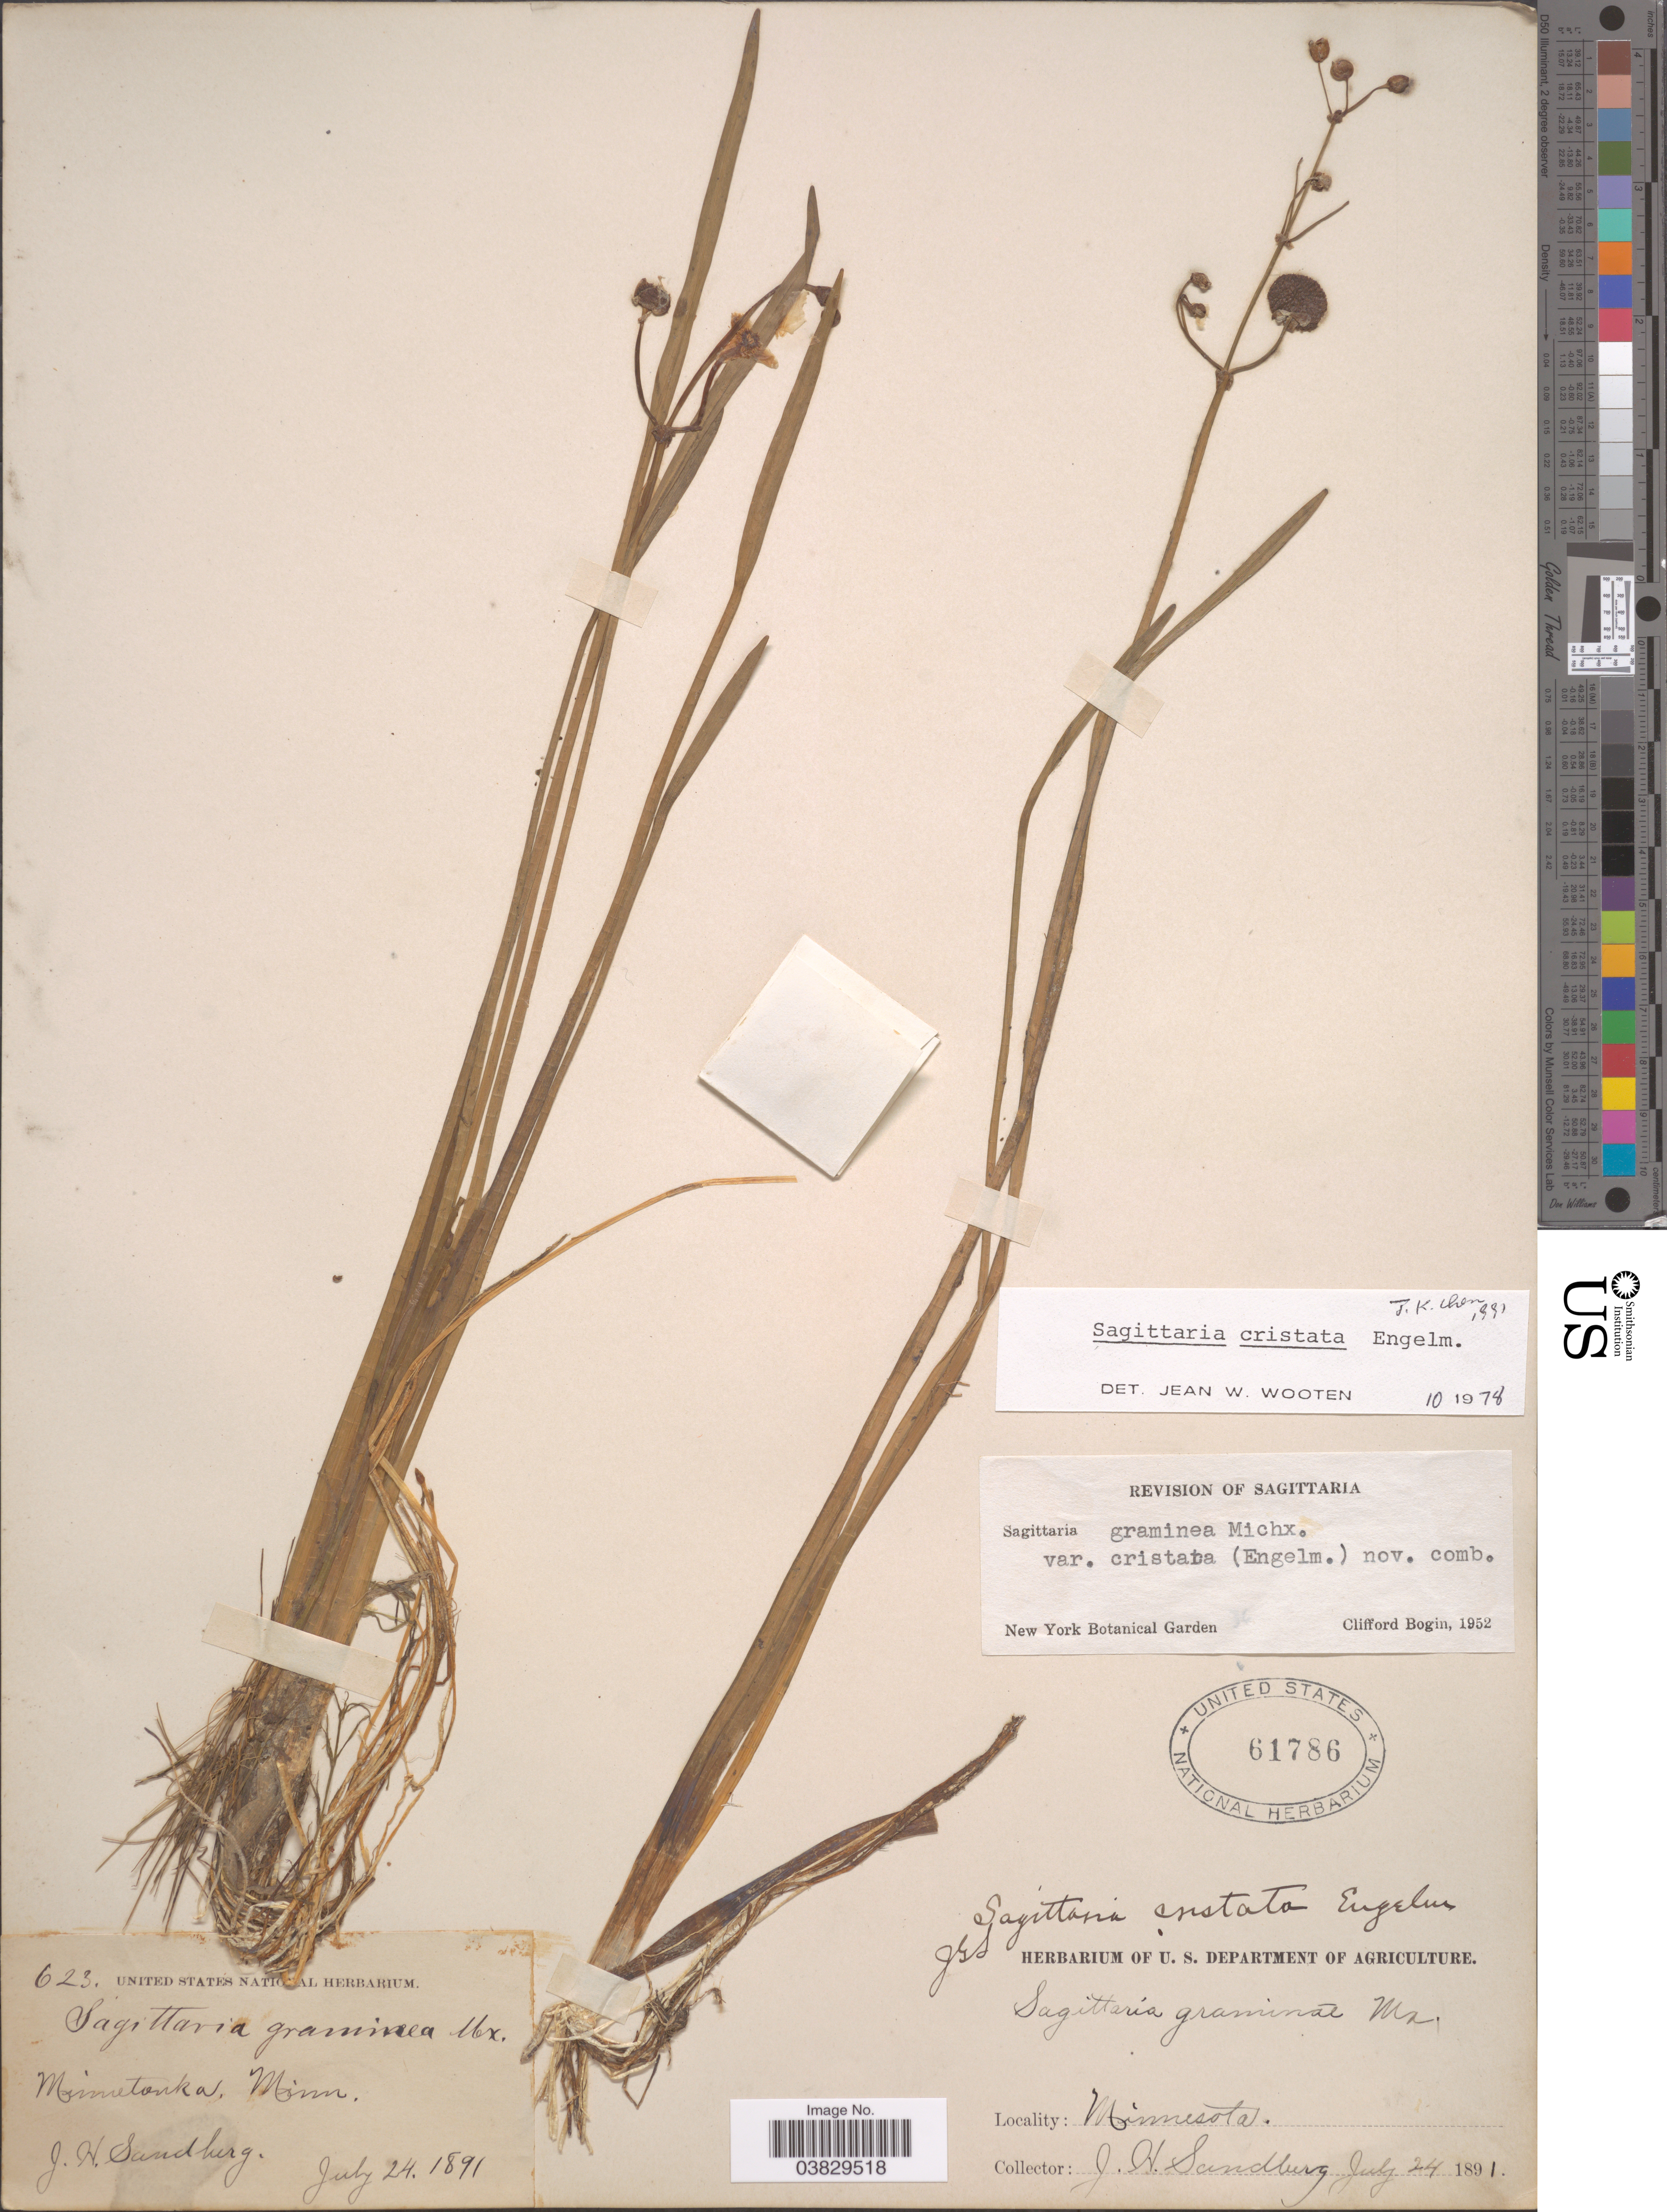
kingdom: Plantae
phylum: Tracheophyta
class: Liliopsida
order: Alismatales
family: Alismataceae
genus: Sagittaria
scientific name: Sagittaria cristata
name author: Engelm.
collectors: J. H. Sandberg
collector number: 623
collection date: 1891-07-24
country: United States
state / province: Minnesota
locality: Minnetonka.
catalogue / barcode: US 61786